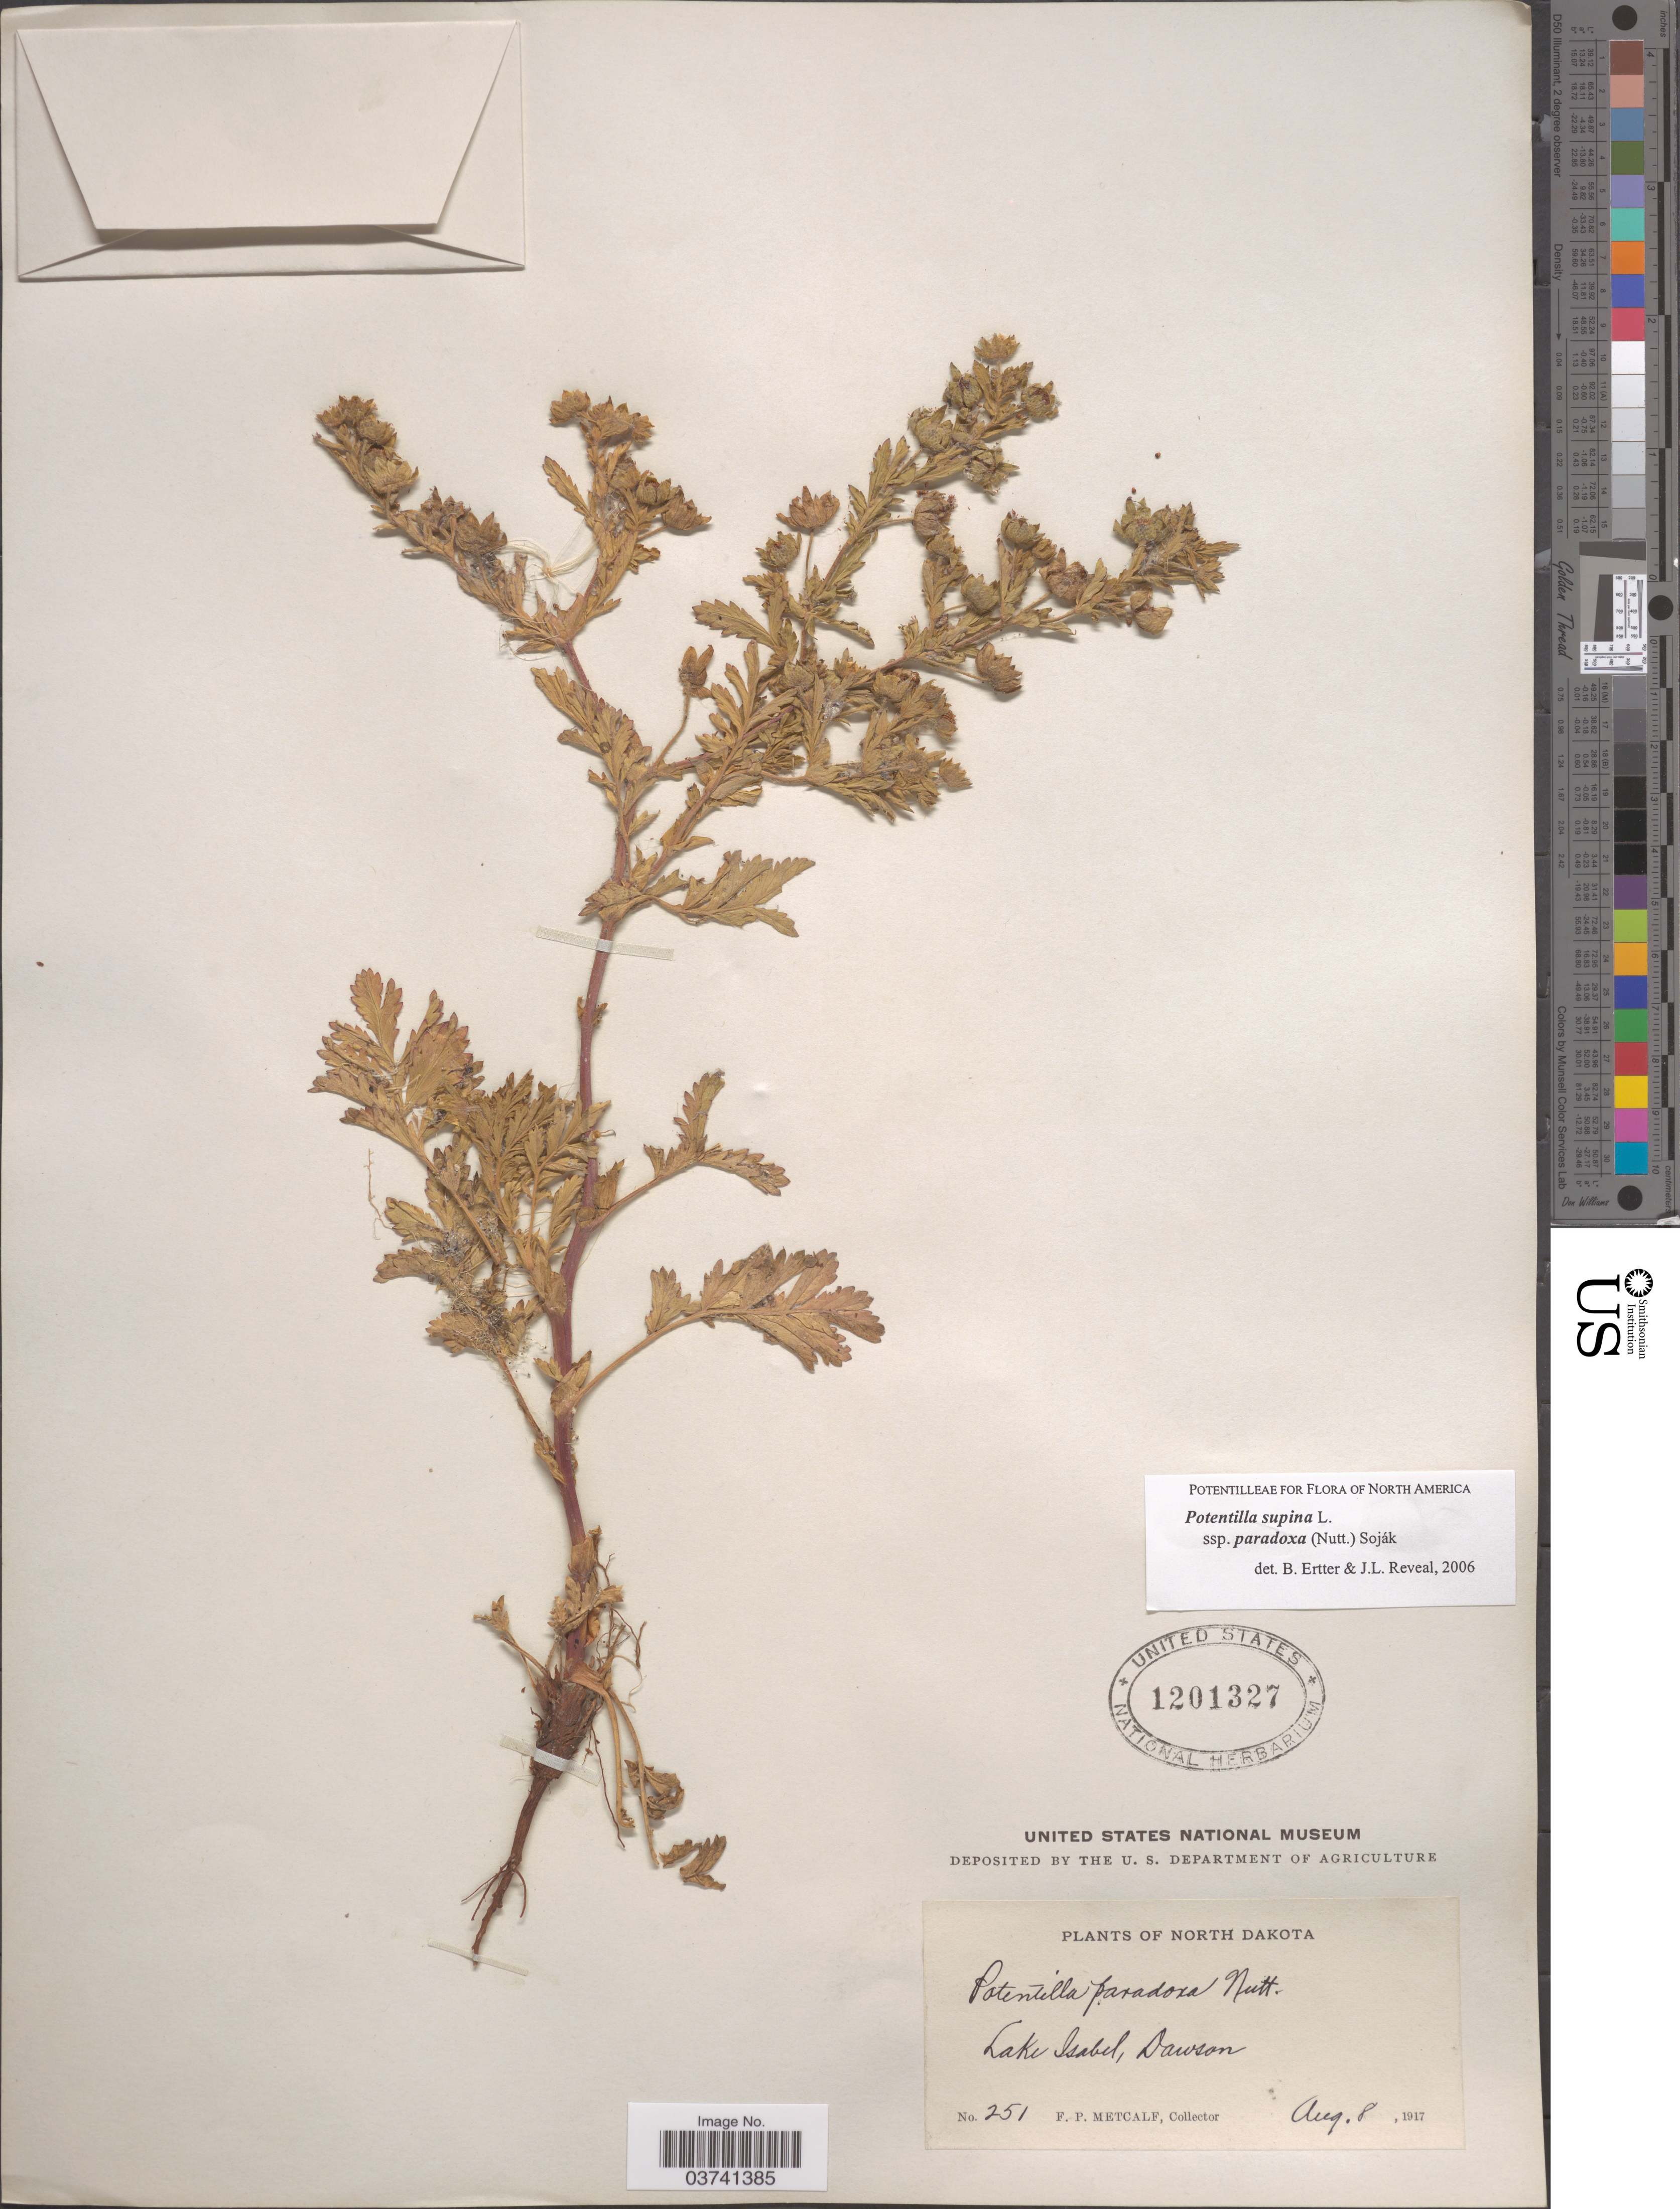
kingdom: Plantae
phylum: Tracheophyta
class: Magnoliopsida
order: Rosales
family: Rosaceae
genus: Potentilla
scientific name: Potentilla supina subsp. paradoxa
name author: (Nutt.) Soják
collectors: F. Metcalf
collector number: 251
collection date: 1917-08-08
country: United States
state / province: North Dakota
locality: Lake Isabel, Dawson.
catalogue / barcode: US 1201327